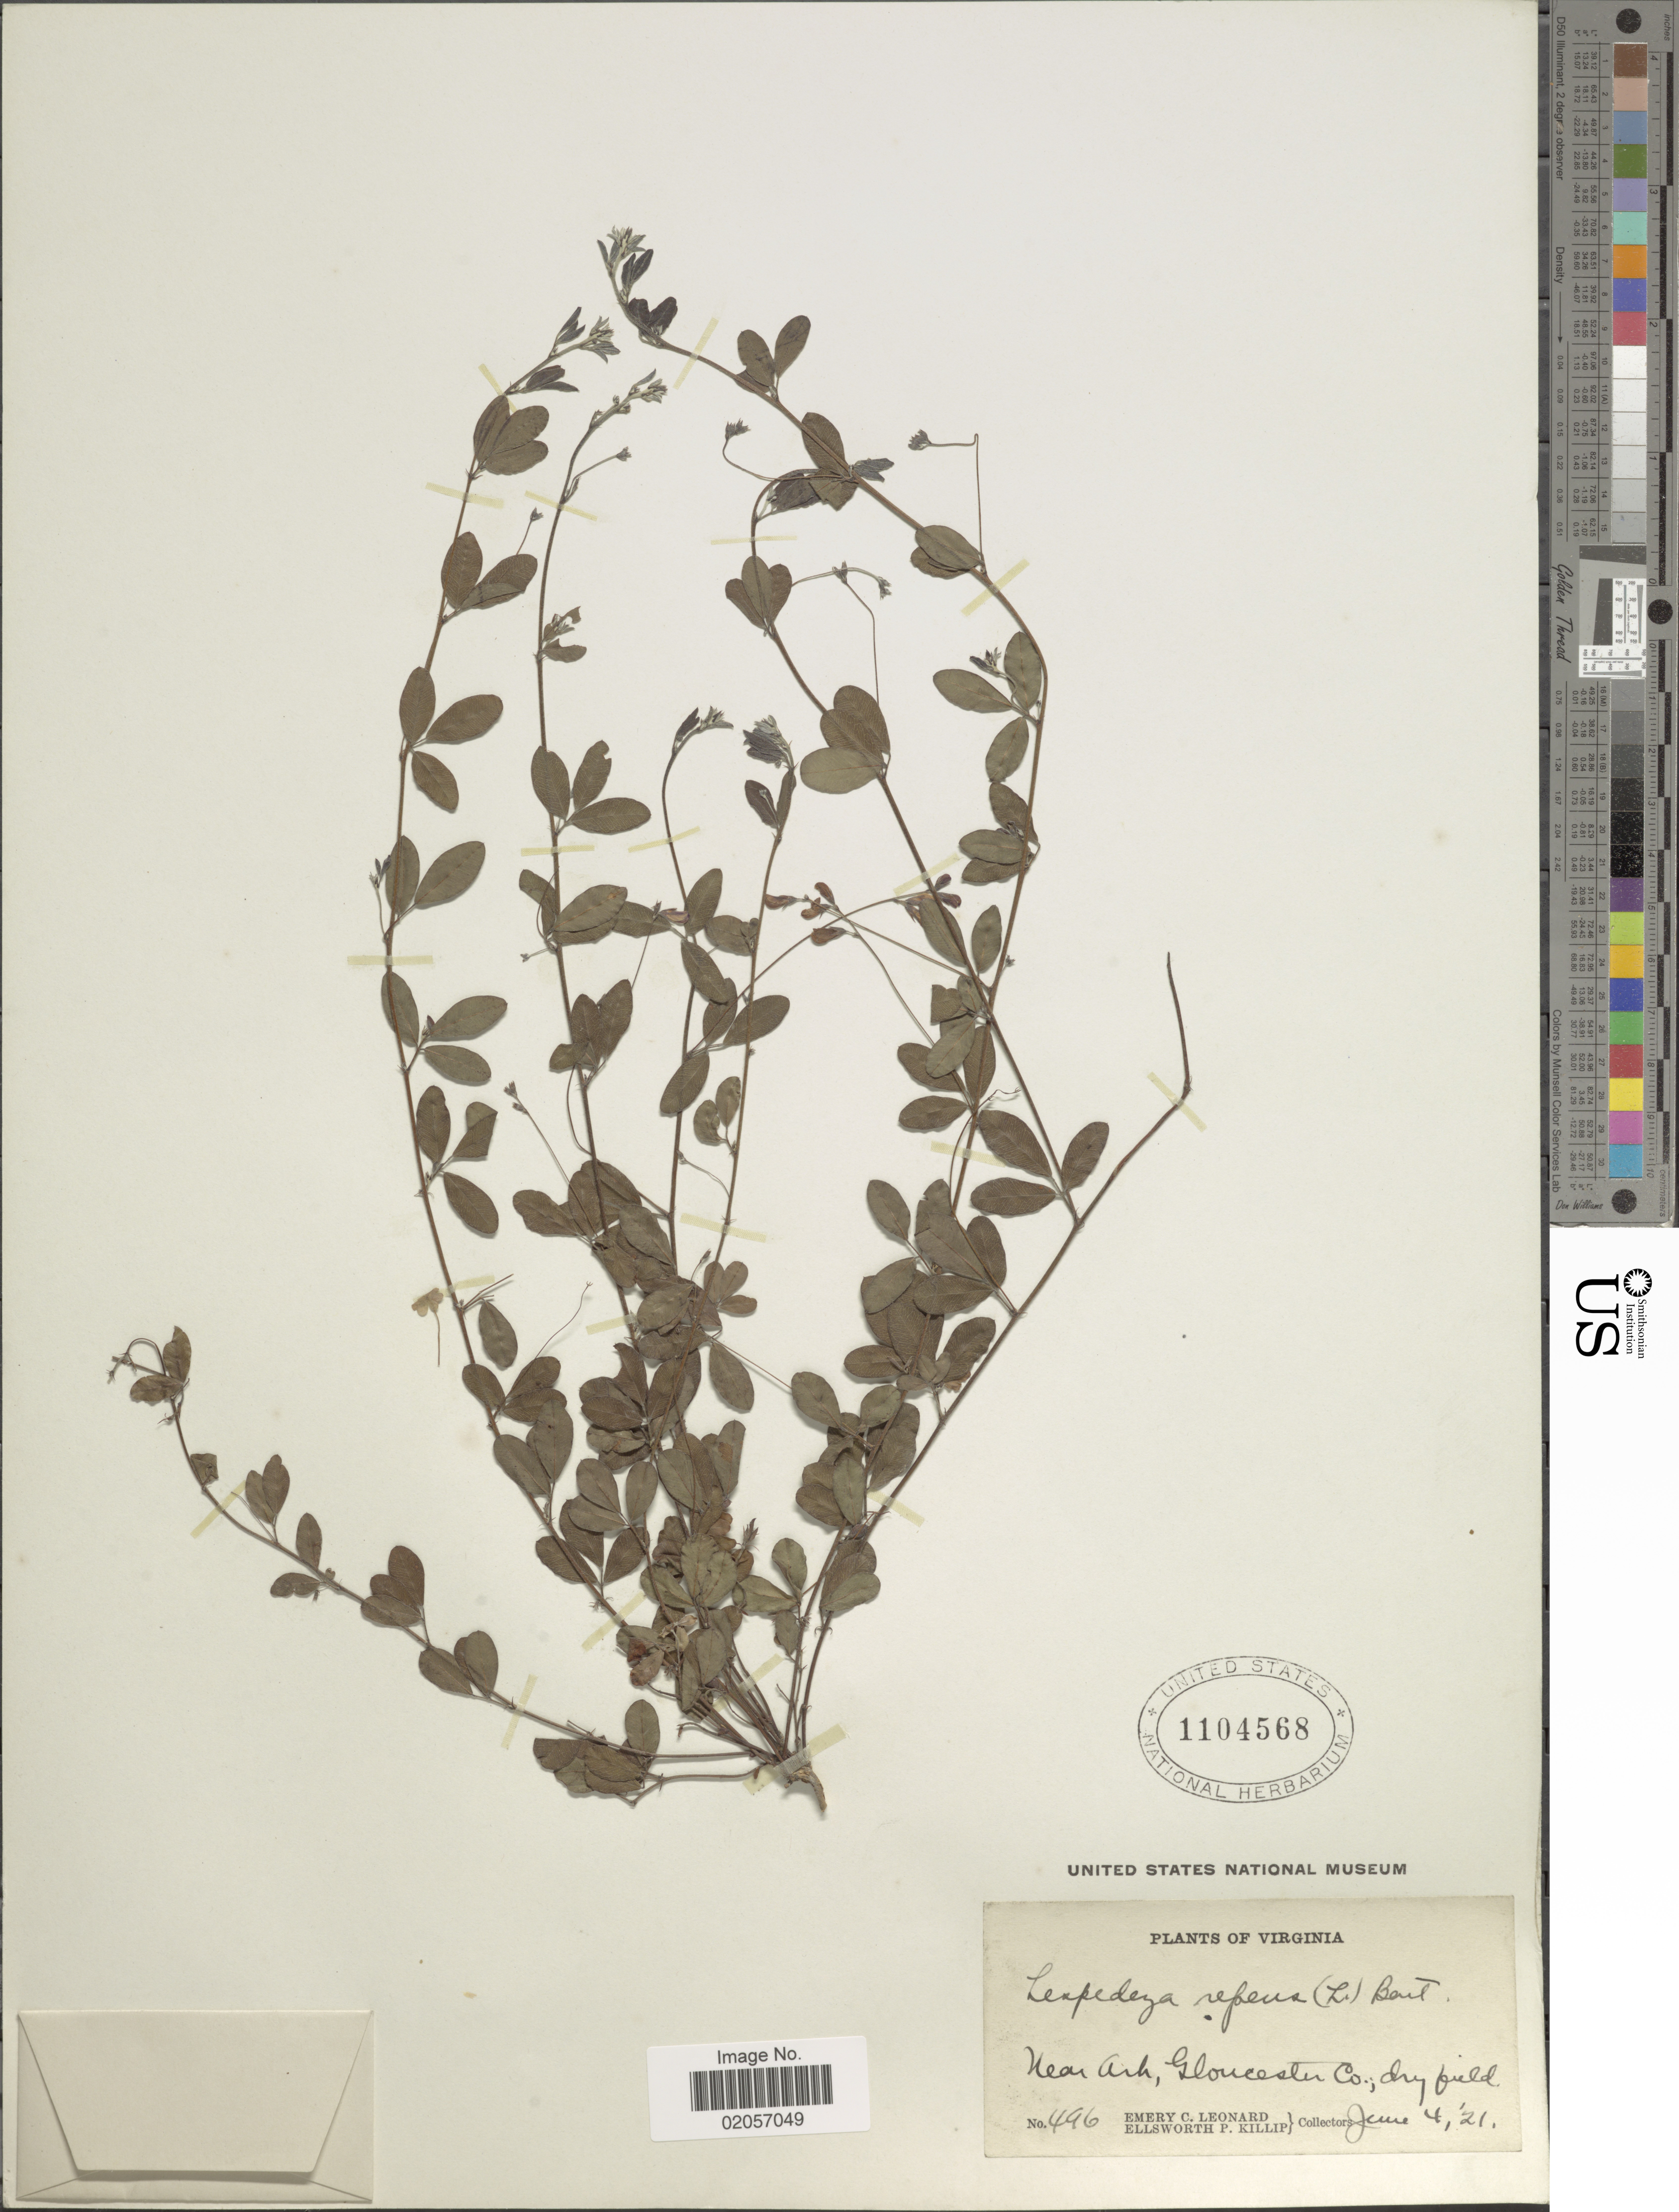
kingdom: Plantae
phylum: Tracheophyta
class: Magnoliopsida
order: Fabales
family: Fabaceae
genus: Lespedeza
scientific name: Lespedeza repens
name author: (L.) W.P.C. Barton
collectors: E. C. Leonard & E. P. Killip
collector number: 496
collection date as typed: Transcribed d/m/y: 4/6/21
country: United States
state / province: Virginia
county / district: Gloucester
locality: Near Ark., Gloucester Co.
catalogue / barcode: US 1104568